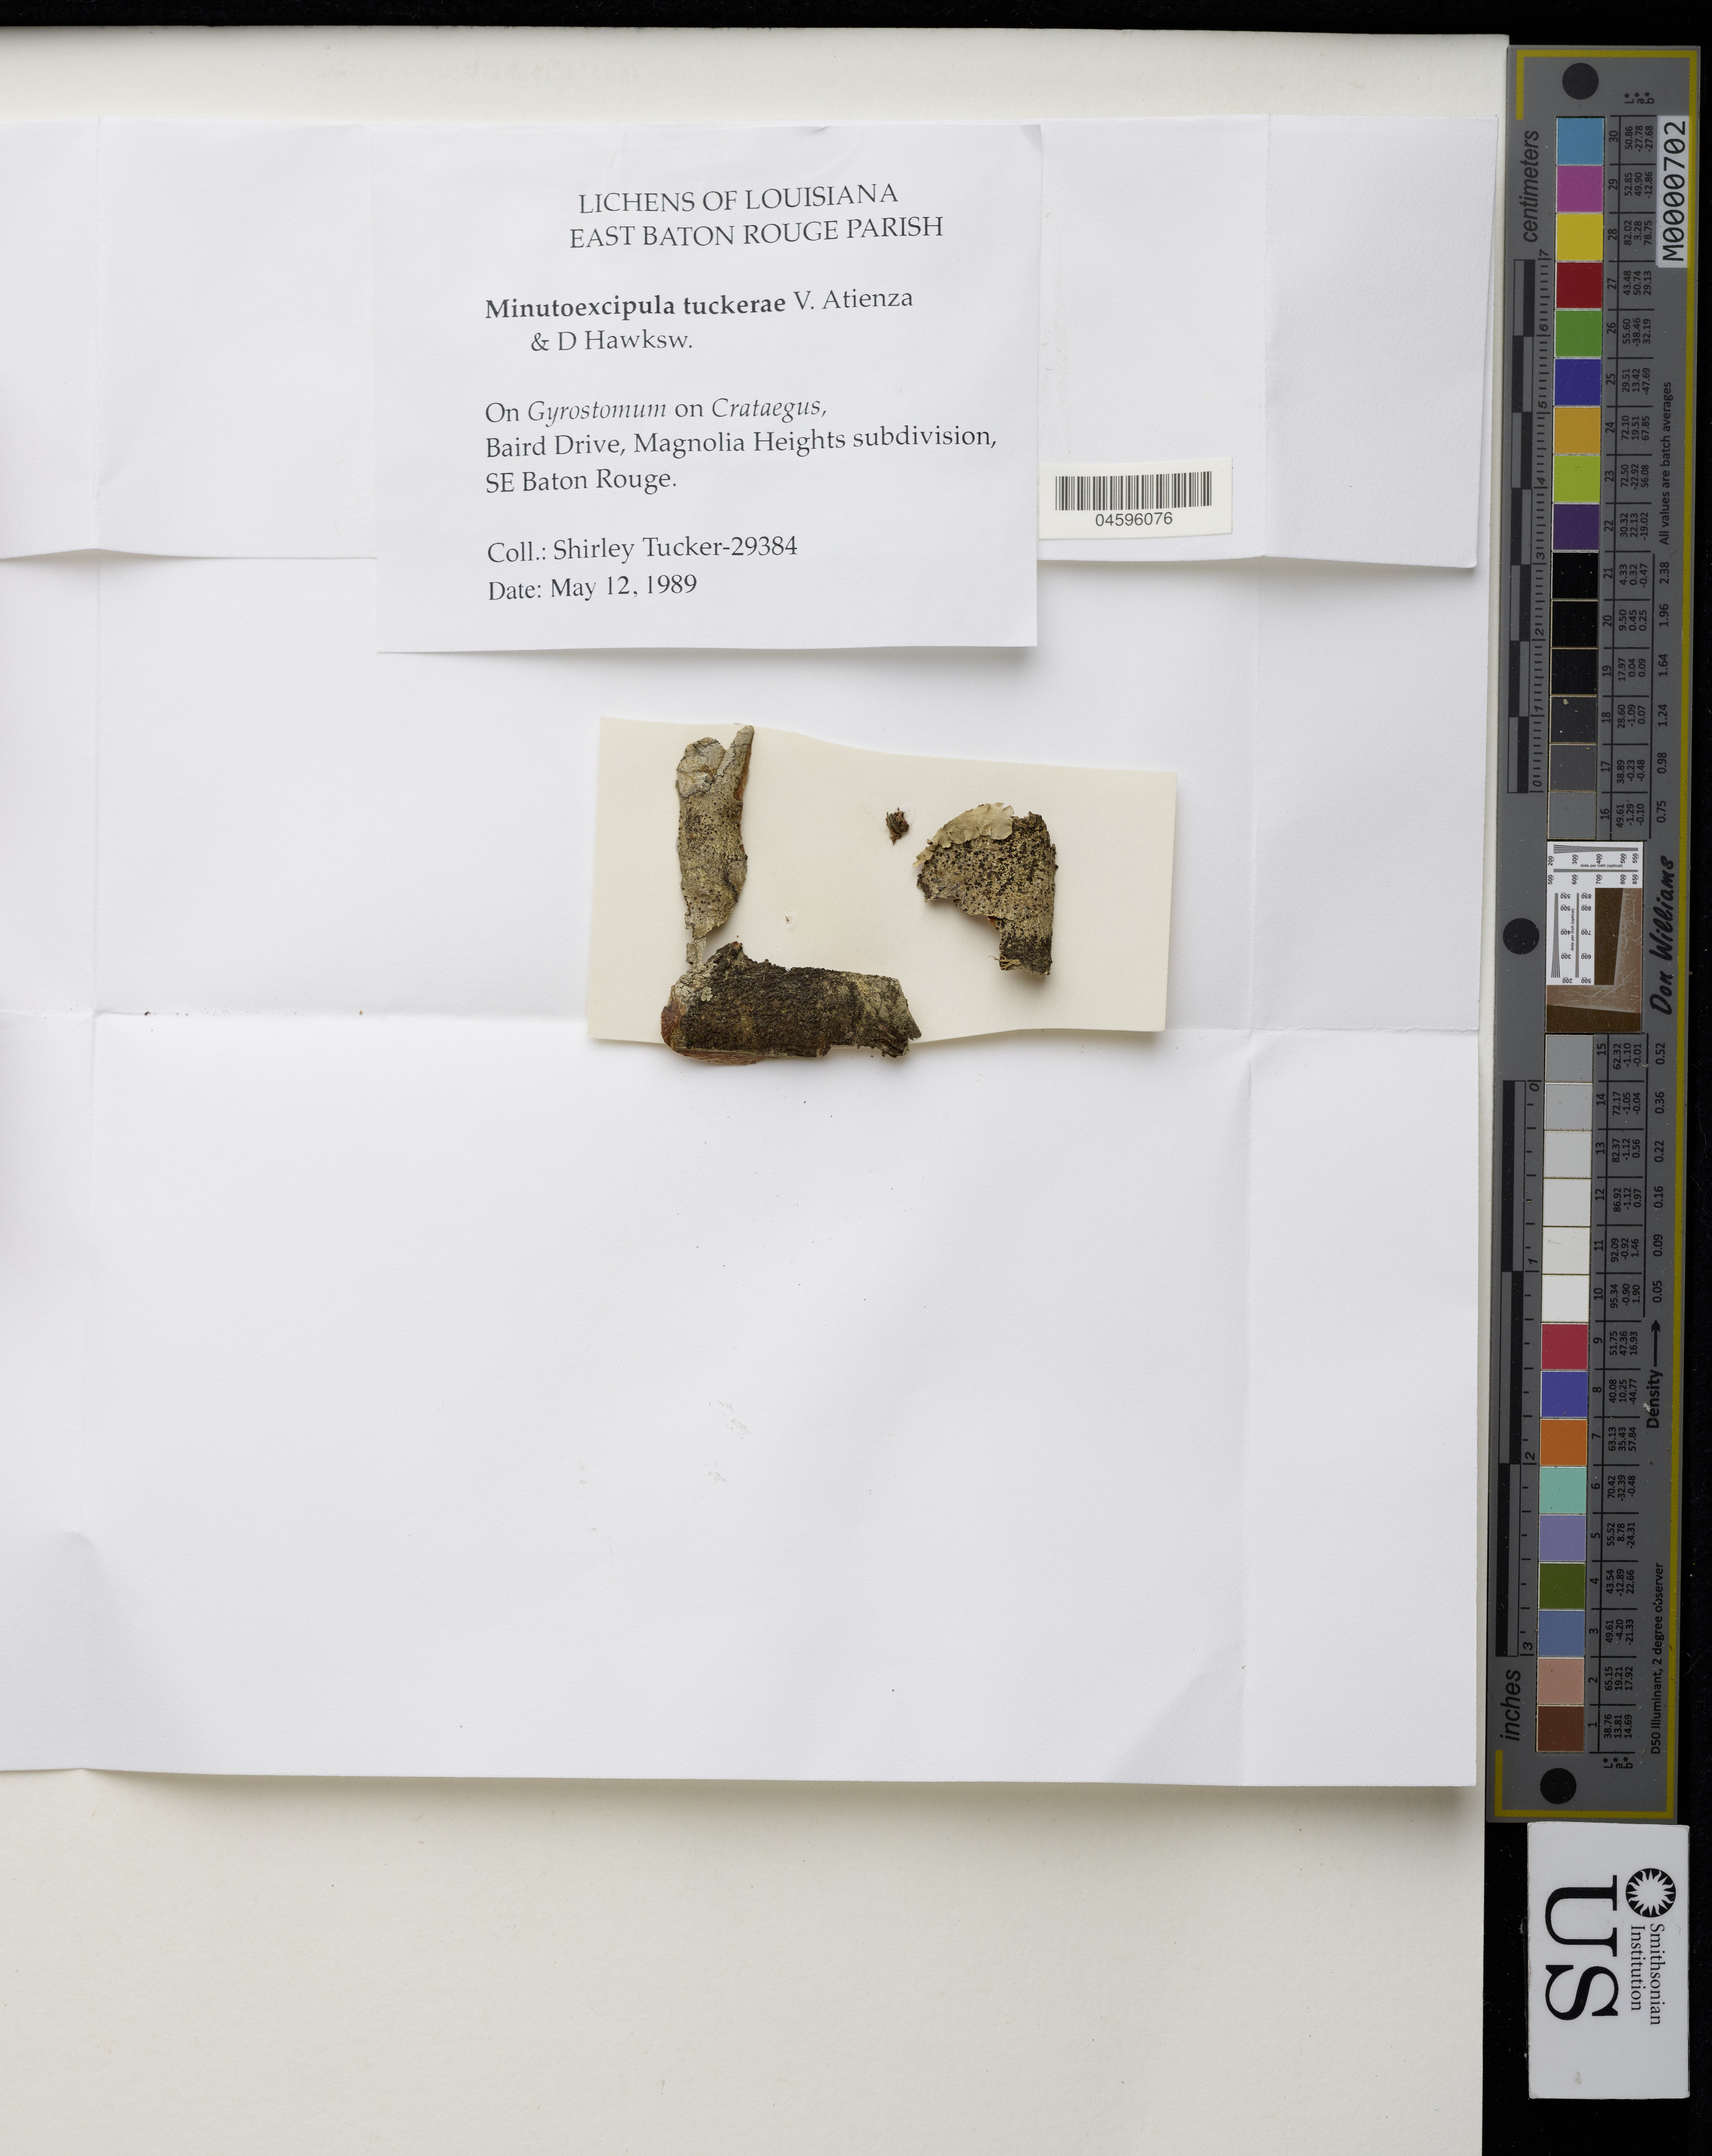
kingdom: Fungi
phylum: Ascomycota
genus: Minutoexcipula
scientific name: Minutoexcipula tuckerae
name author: Atienza & D.Hawksw.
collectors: S. Tucker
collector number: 29384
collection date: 1989-05-12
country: United States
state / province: Louisiana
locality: East Baton Rouge Parish. Baird Drive, Magnolia Heights subdivision, SE Baton Rouge.